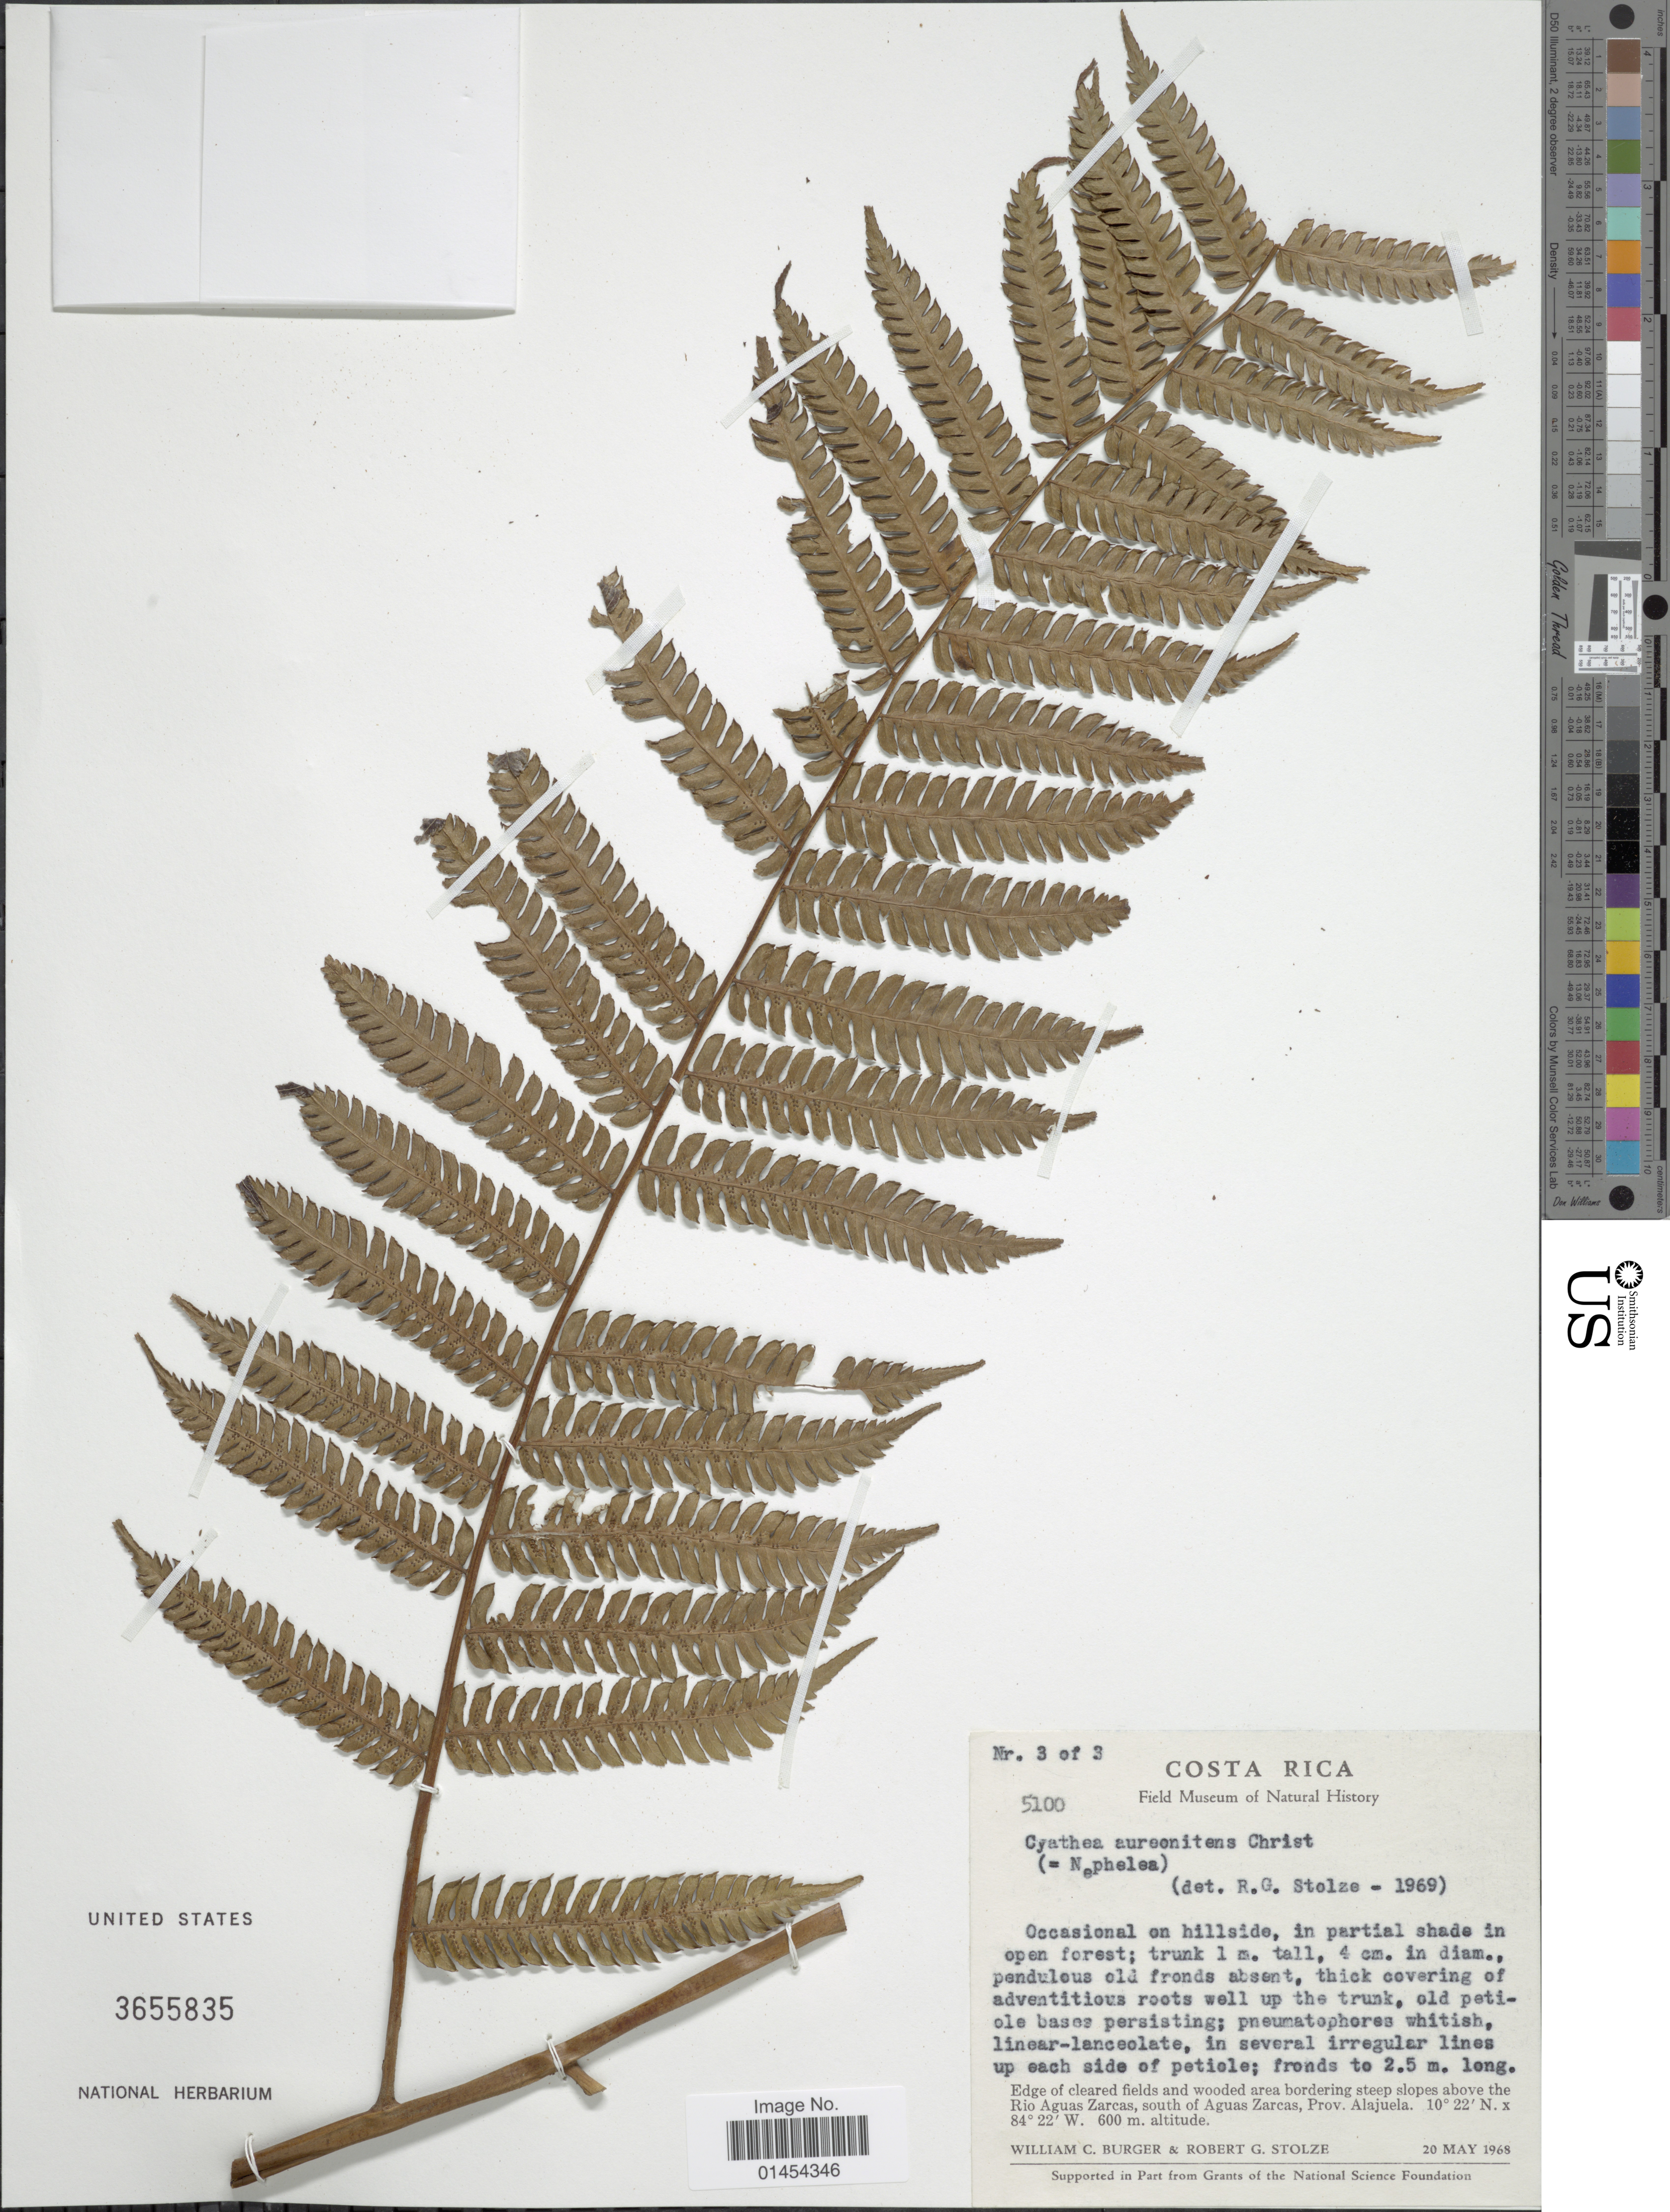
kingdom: Plantae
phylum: Tracheophyta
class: Polypodiopsida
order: Cyatheales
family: Cyatheaceae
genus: Alsophila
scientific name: Alsophila erinacea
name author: (H. Karst.) D.S. Conant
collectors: W. Burger & R. G. Stolze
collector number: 5100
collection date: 1968-05-20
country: Costa Rica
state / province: Alajuela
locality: Edge of cleared fields and wooded area bordering steep slopes above the Rio Aguas Zarcas, south of Aguas Zarcas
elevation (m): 600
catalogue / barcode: US 3655835